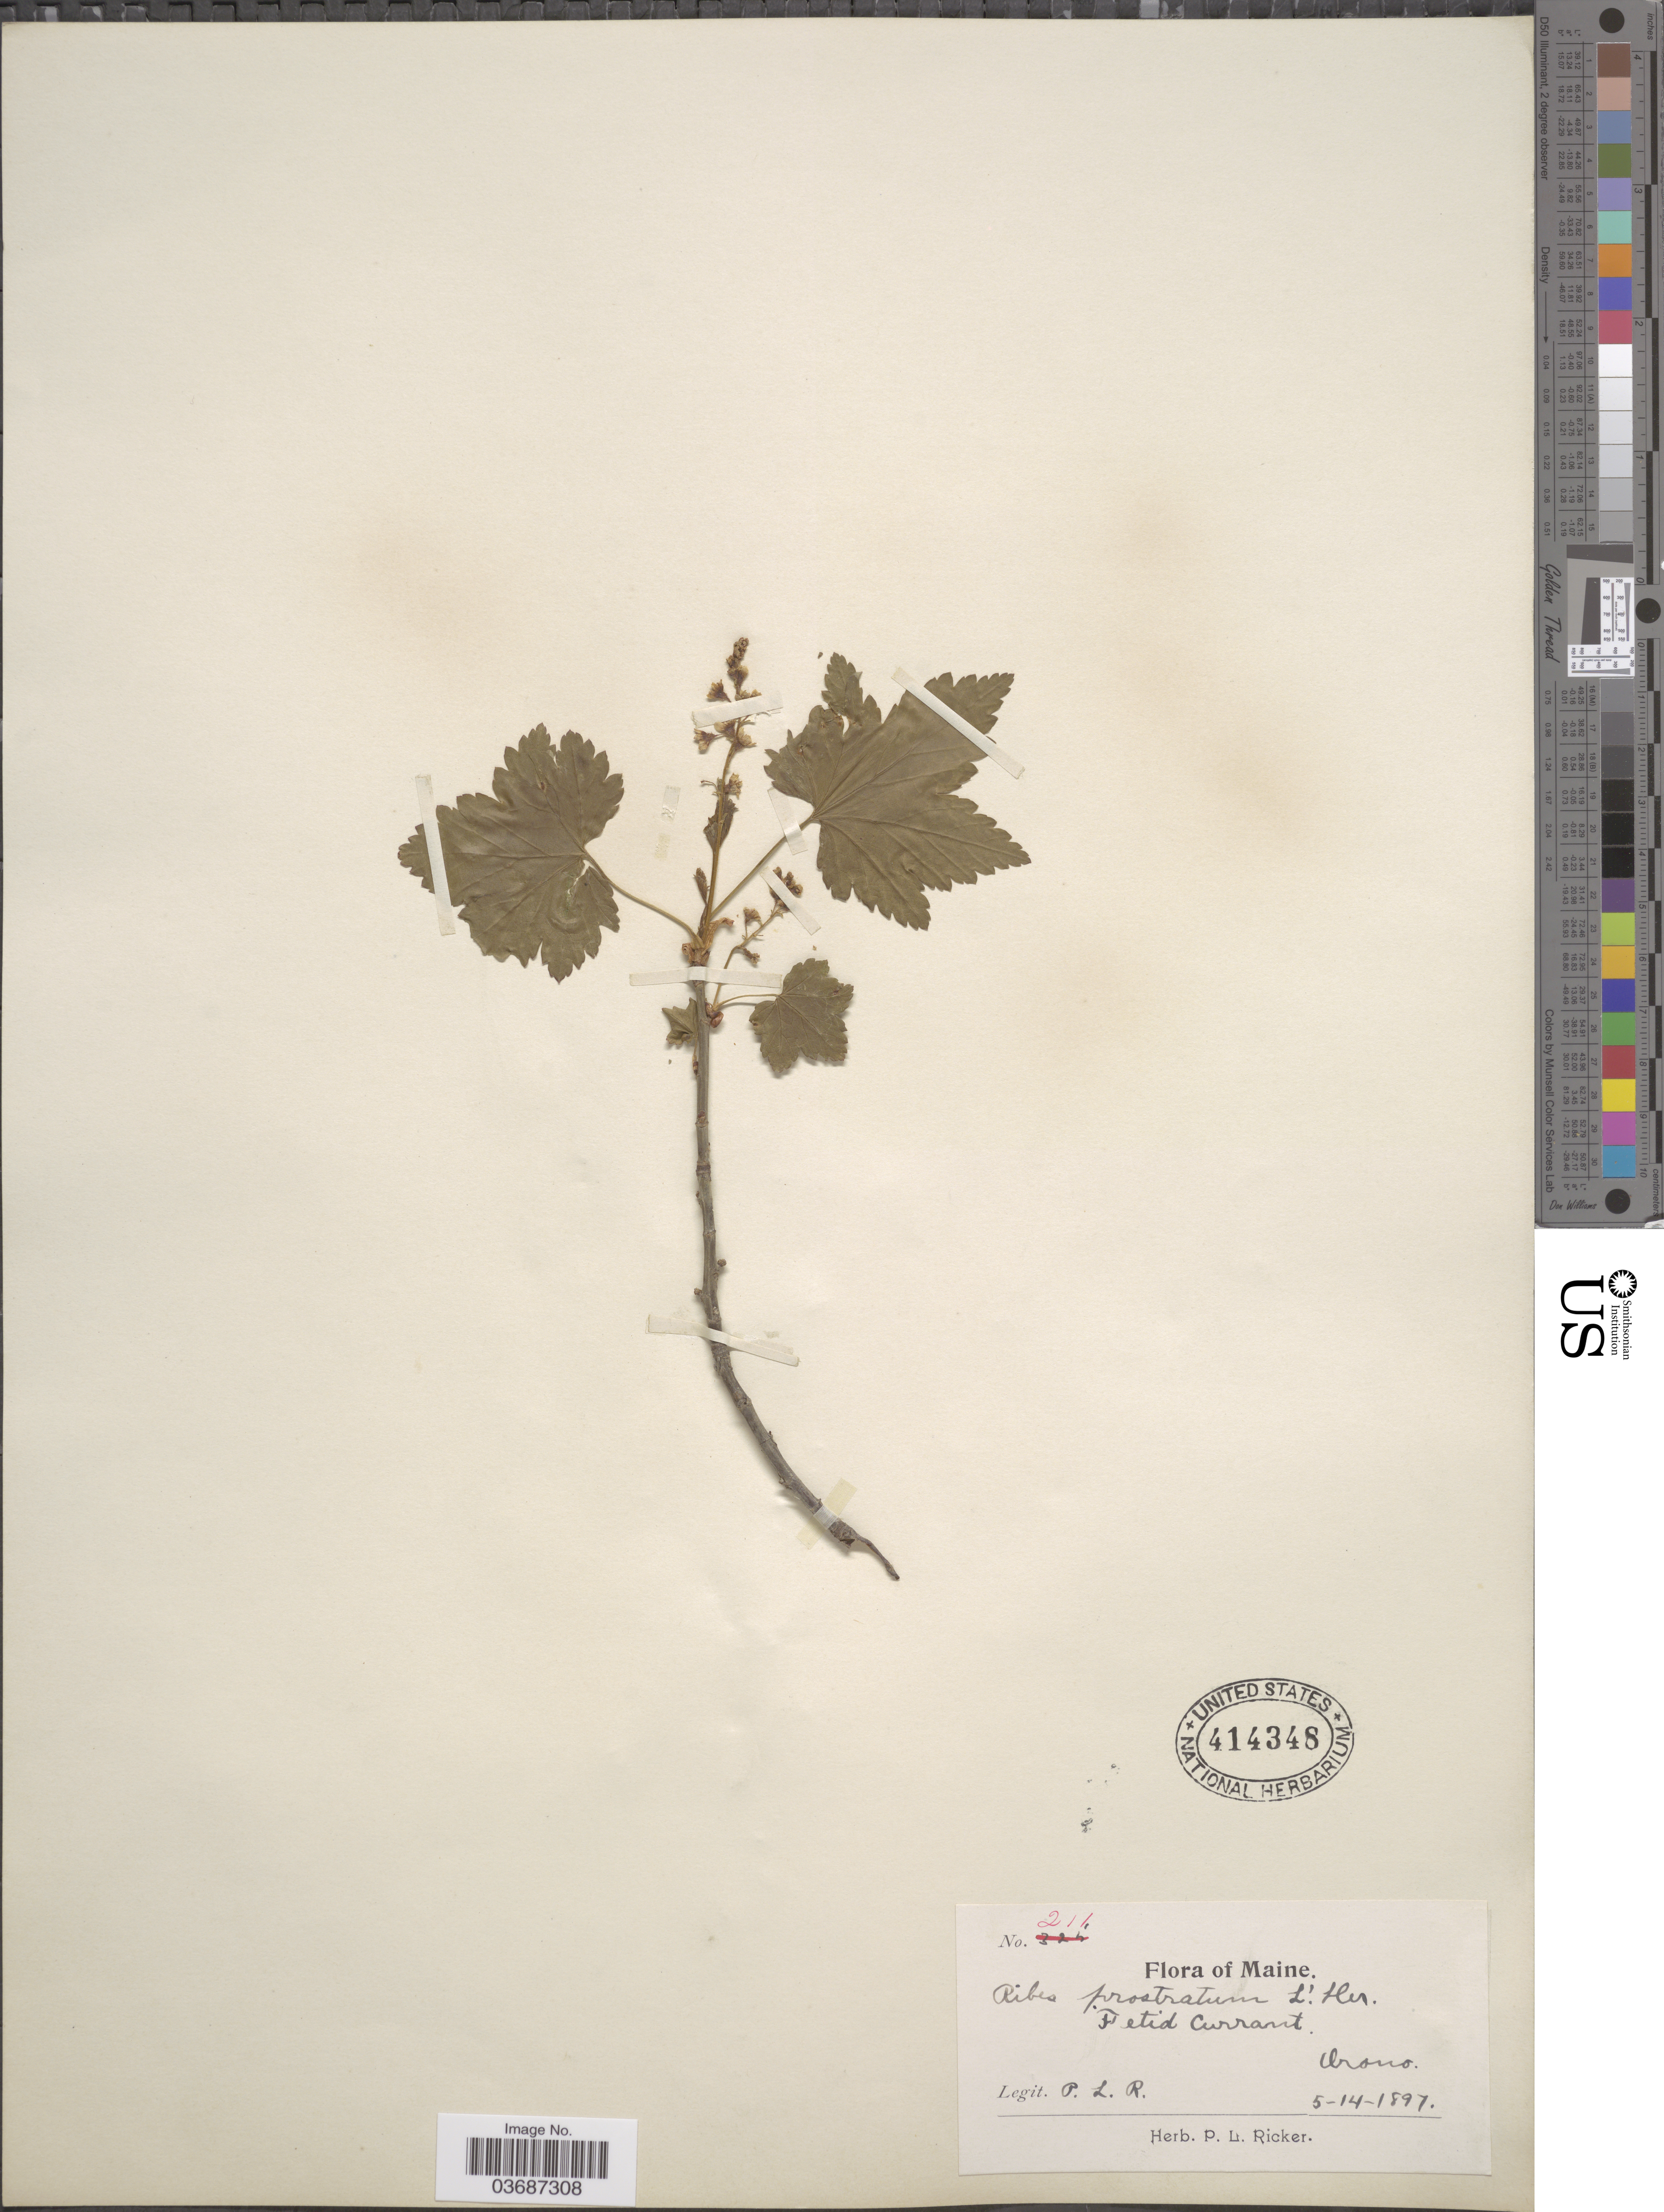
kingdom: Plantae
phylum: Tracheophyta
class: Magnoliopsida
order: Saxifragales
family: Grossulariaceae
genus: Ribes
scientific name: Ribes glandulosum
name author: Ruiz & Pav.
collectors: P. Ricker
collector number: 211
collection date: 1897-05-14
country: United States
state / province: Maine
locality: Orono.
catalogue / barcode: US 414348